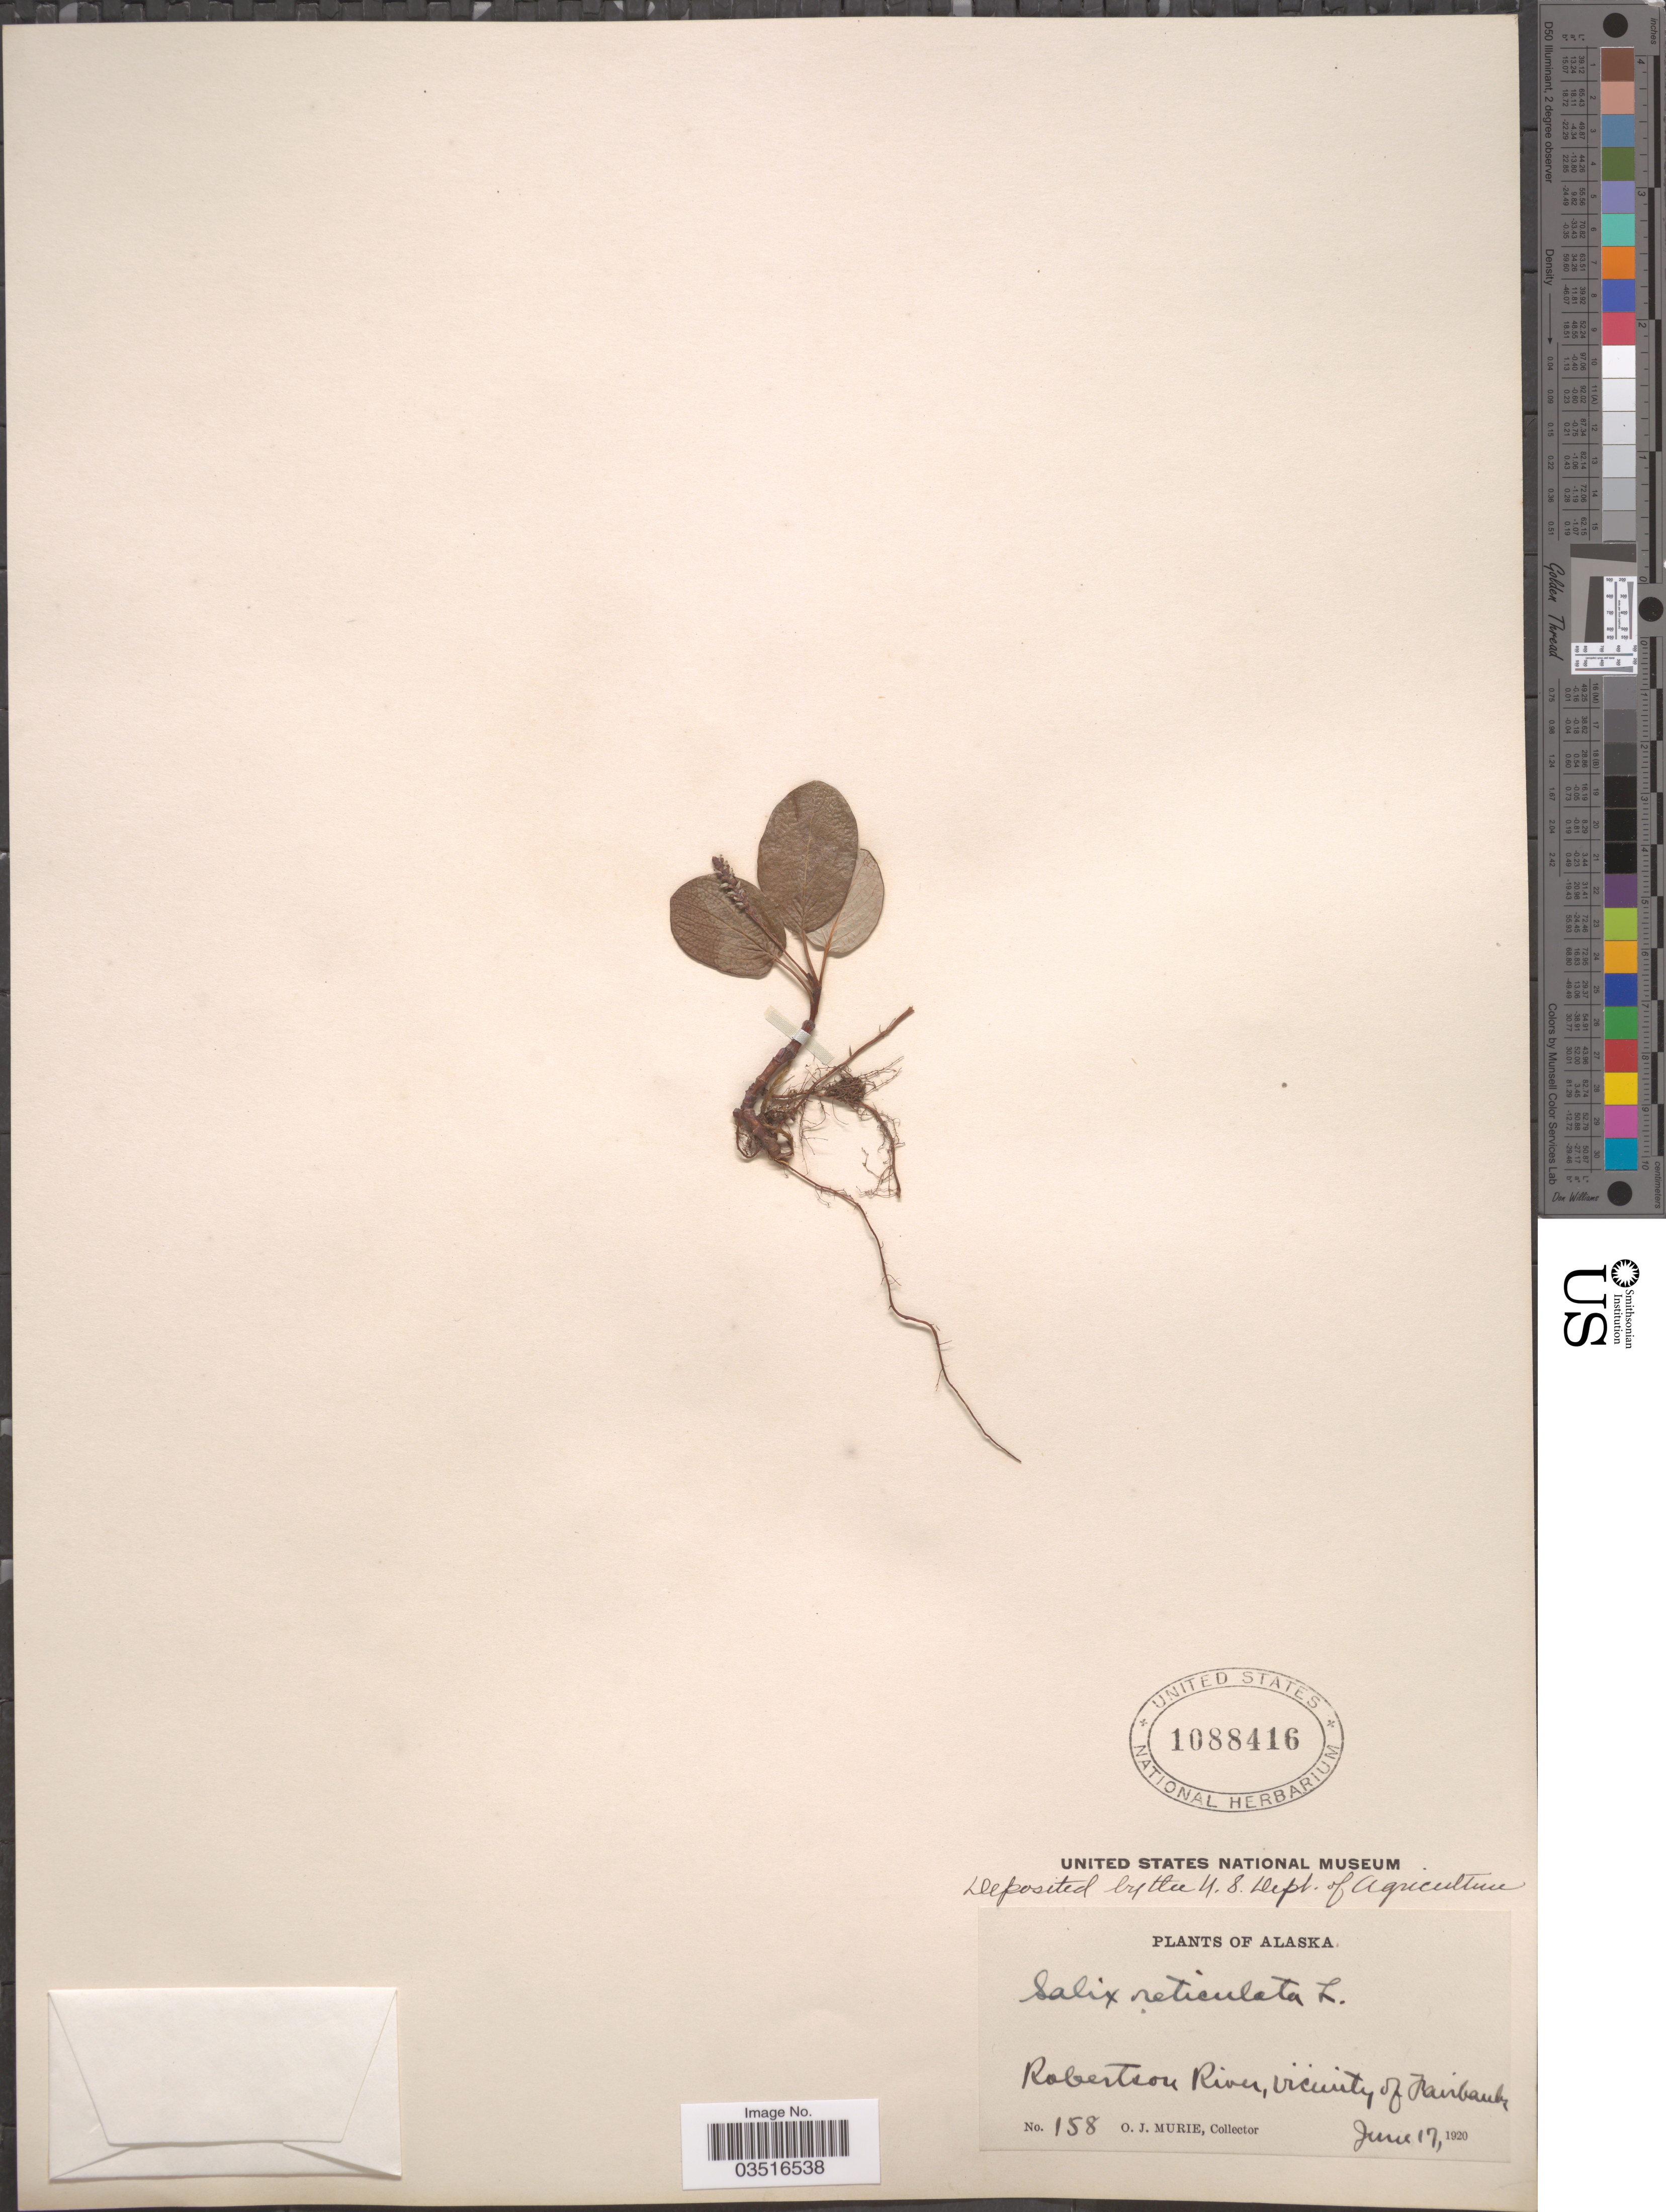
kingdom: Plantae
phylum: Tracheophyta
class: Magnoliopsida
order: Malpighiales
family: Salicaceae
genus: Salix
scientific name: Salix reticulata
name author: L.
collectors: O. Murie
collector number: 158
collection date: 1920-06-17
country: United States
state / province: Alaska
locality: Robertson River, vicinity of Fairbanks.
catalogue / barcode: US 1088416